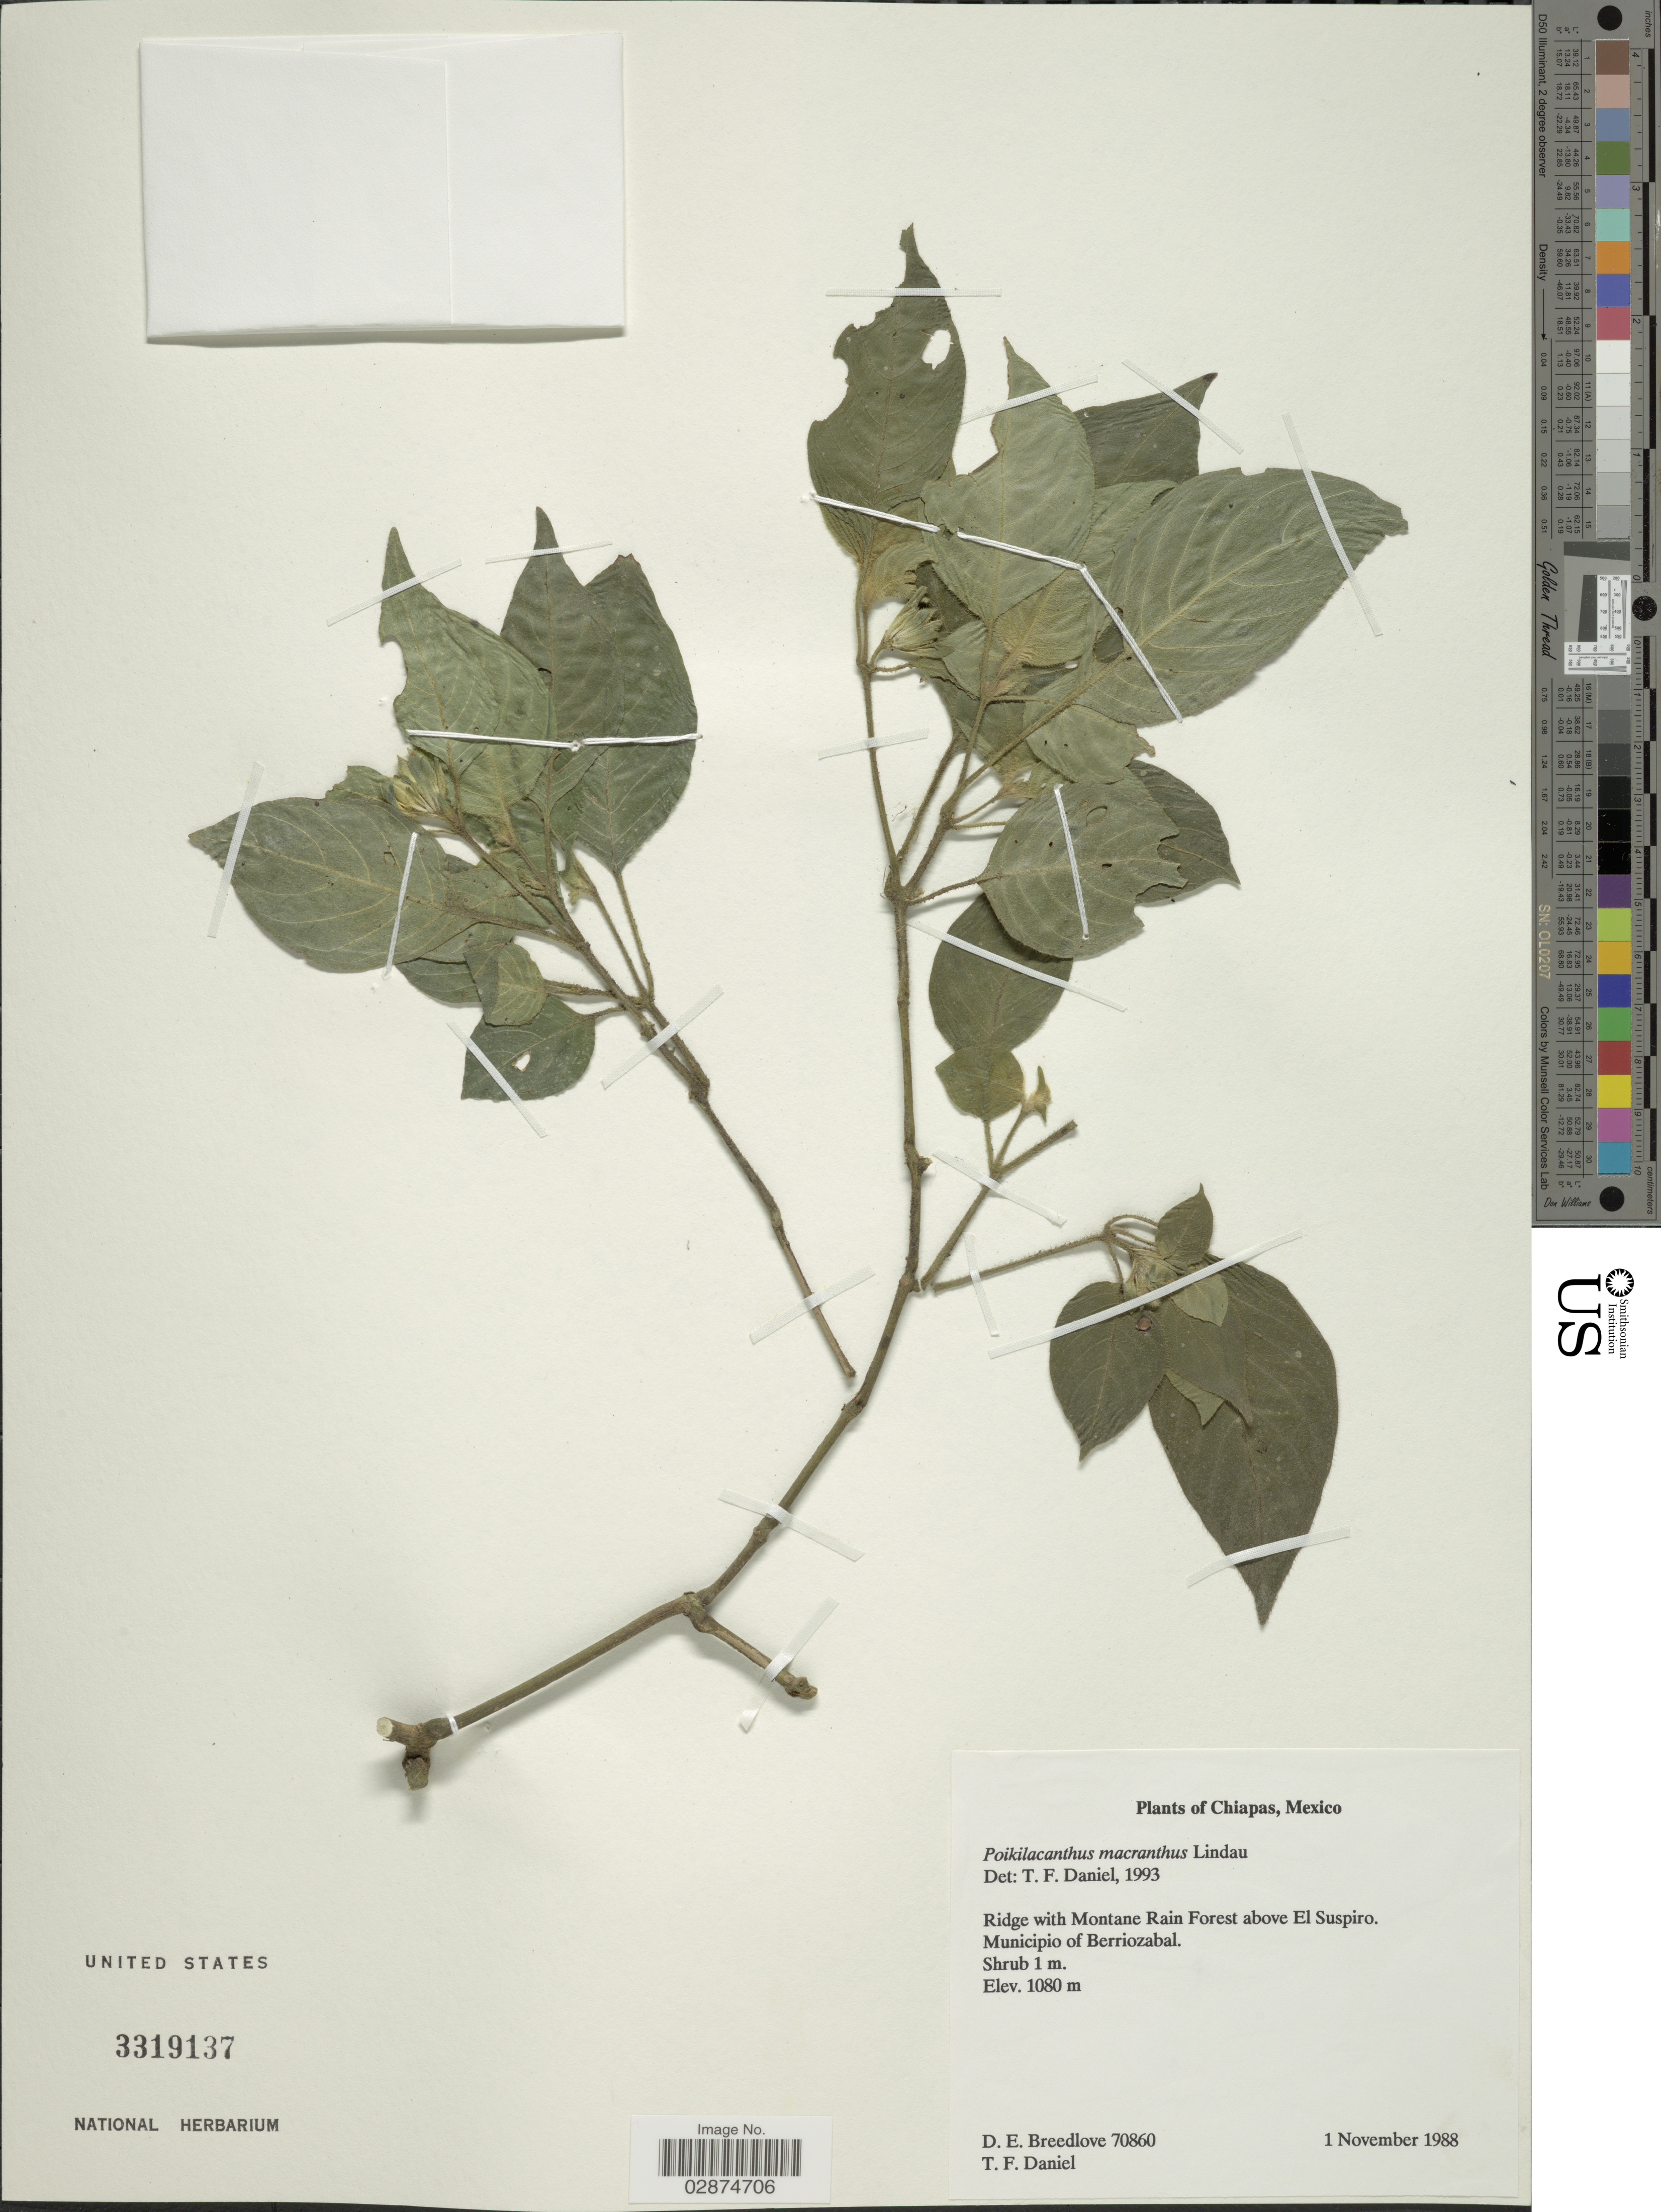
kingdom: Plantae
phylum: Tracheophyta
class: Magnoliopsida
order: Lamiales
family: Acanthaceae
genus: Poikilacanthus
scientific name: Poikilacanthus macranthus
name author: Lindau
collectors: D. E. Breedlove & T. F. Daniel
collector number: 70860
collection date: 1988-11-01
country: Mexico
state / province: Chiapas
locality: Ridge with Montane Rain Forest above El Suspiro. Municipio of Berriozabal.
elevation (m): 1080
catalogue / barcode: US 3319137